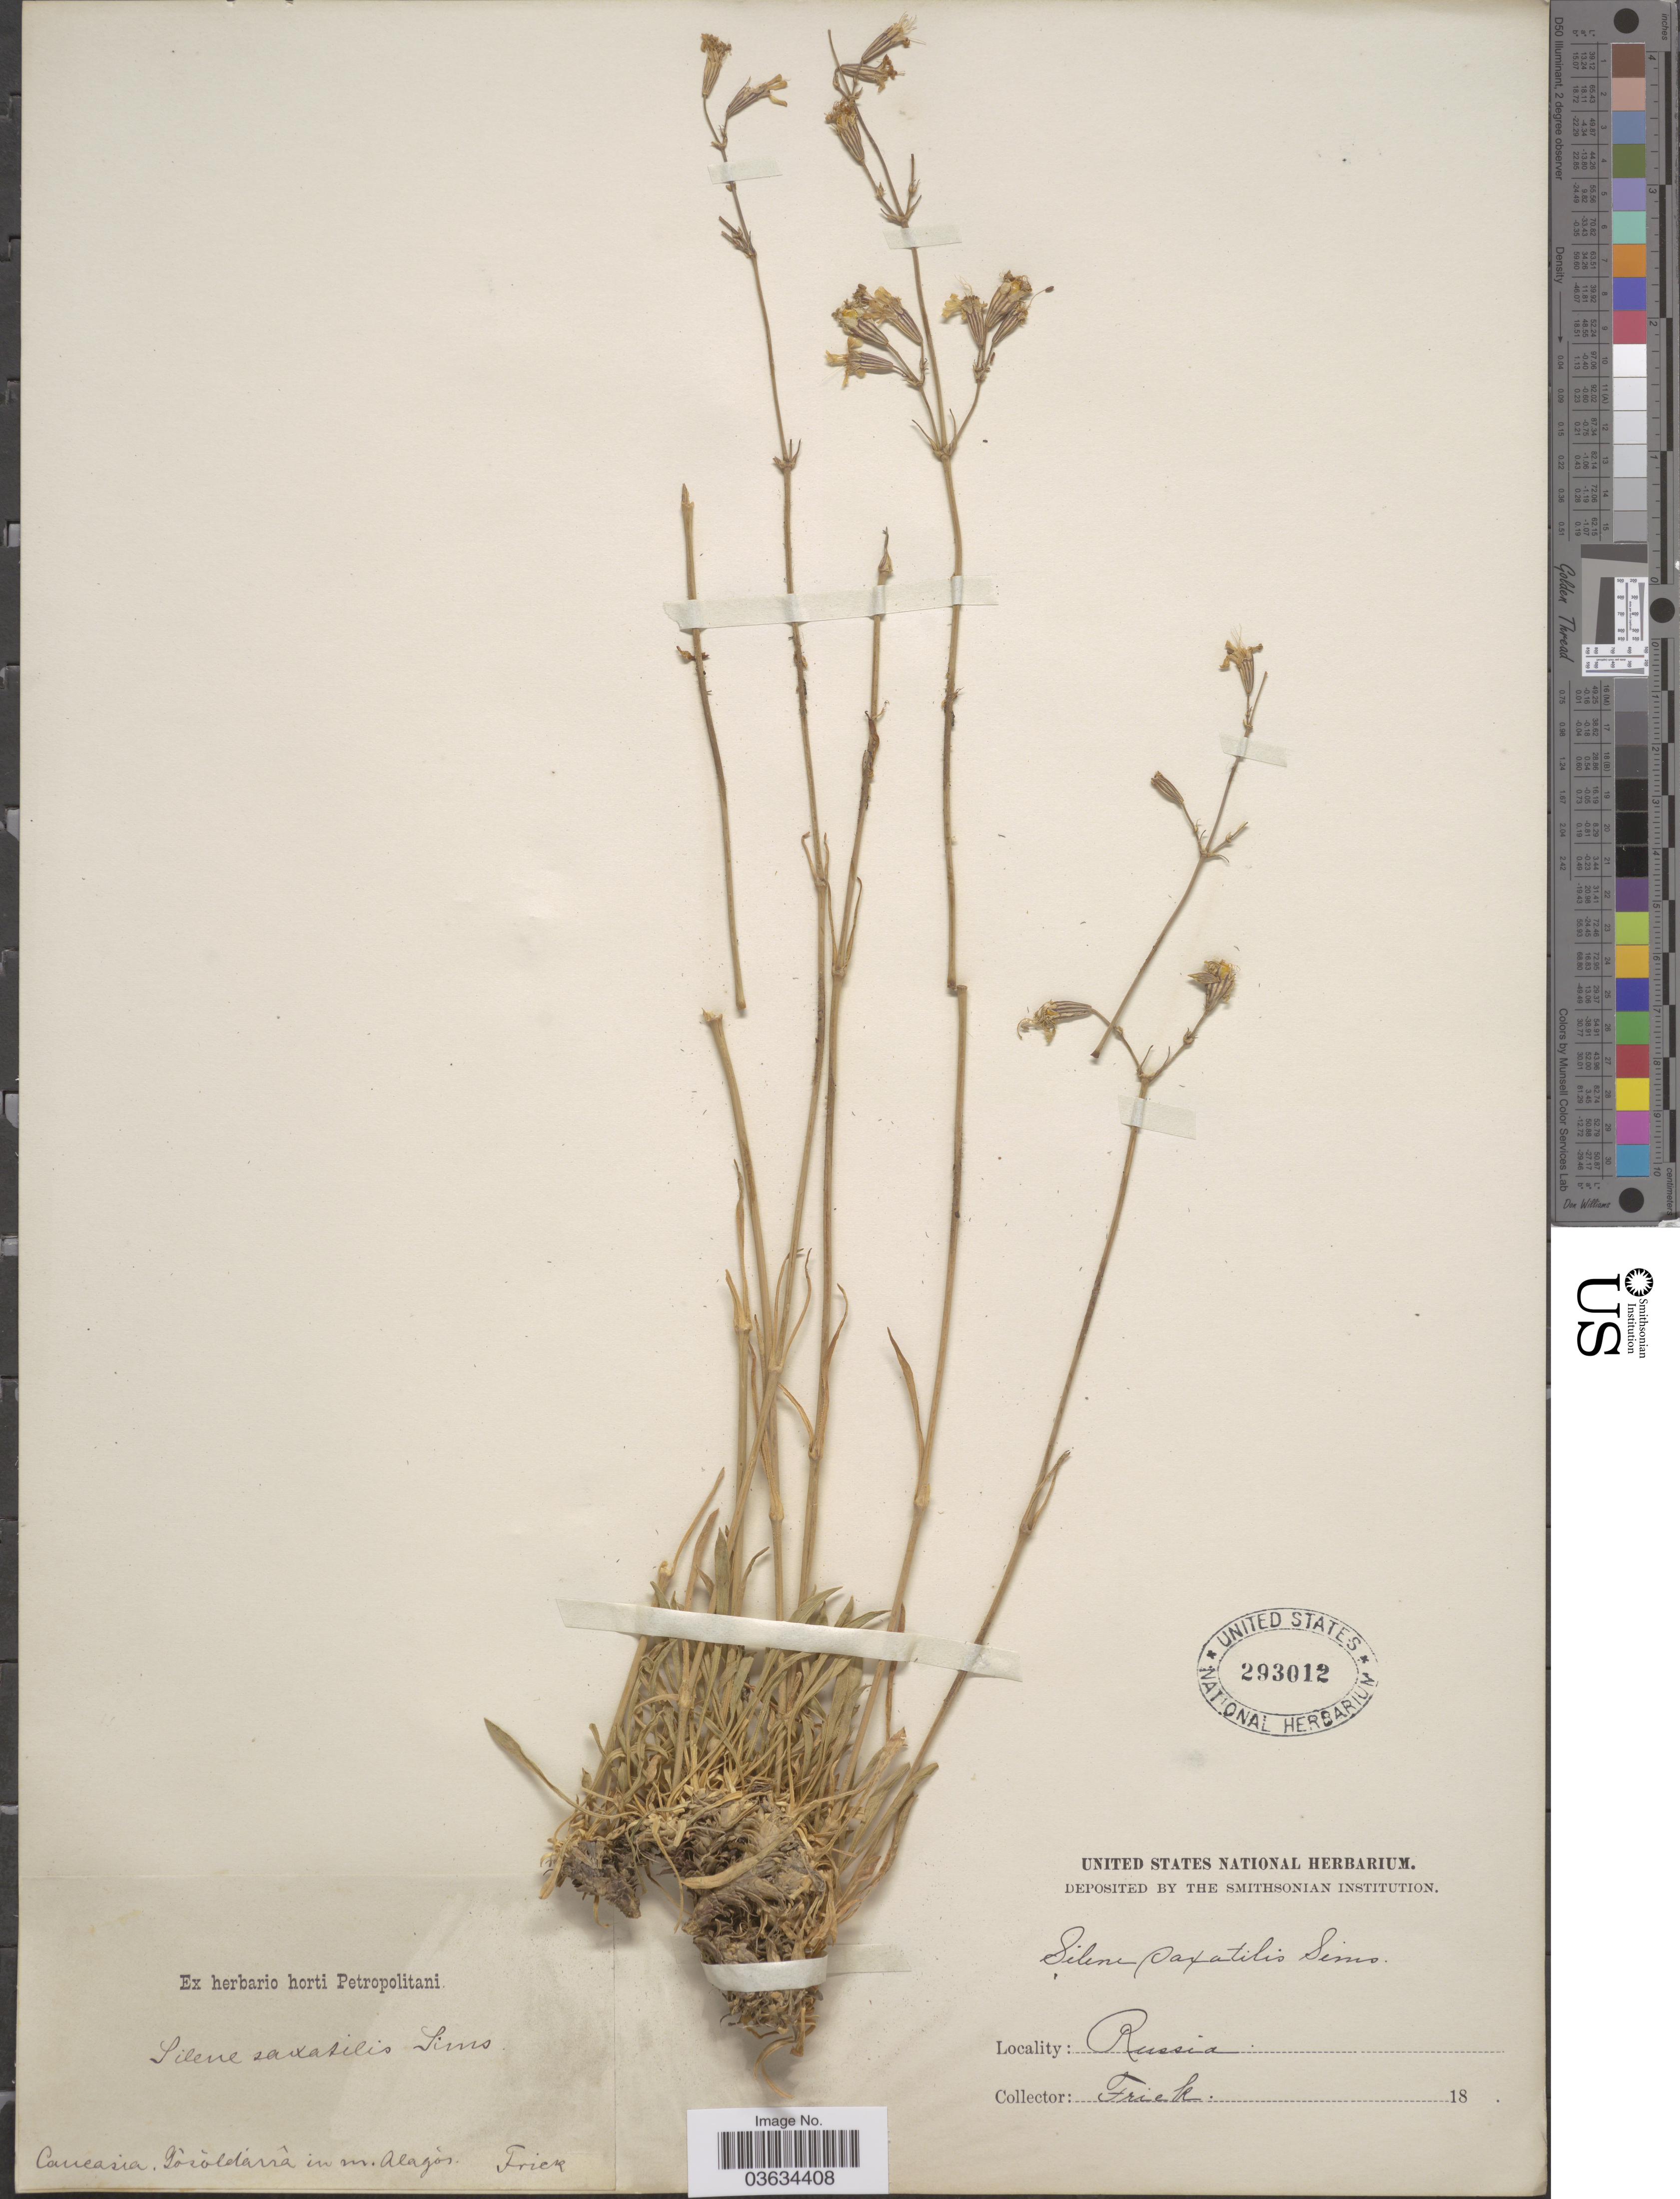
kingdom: Plantae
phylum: Tracheophyta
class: Magnoliopsida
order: Caryophyllales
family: Caryophyllaceae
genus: Silene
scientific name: Silene saxatilis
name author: Sims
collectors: Frick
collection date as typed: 18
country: Armenia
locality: Caucasia. Gósóldàrrâ [interpreted] in m. Alagòs. Russia.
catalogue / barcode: US 293012